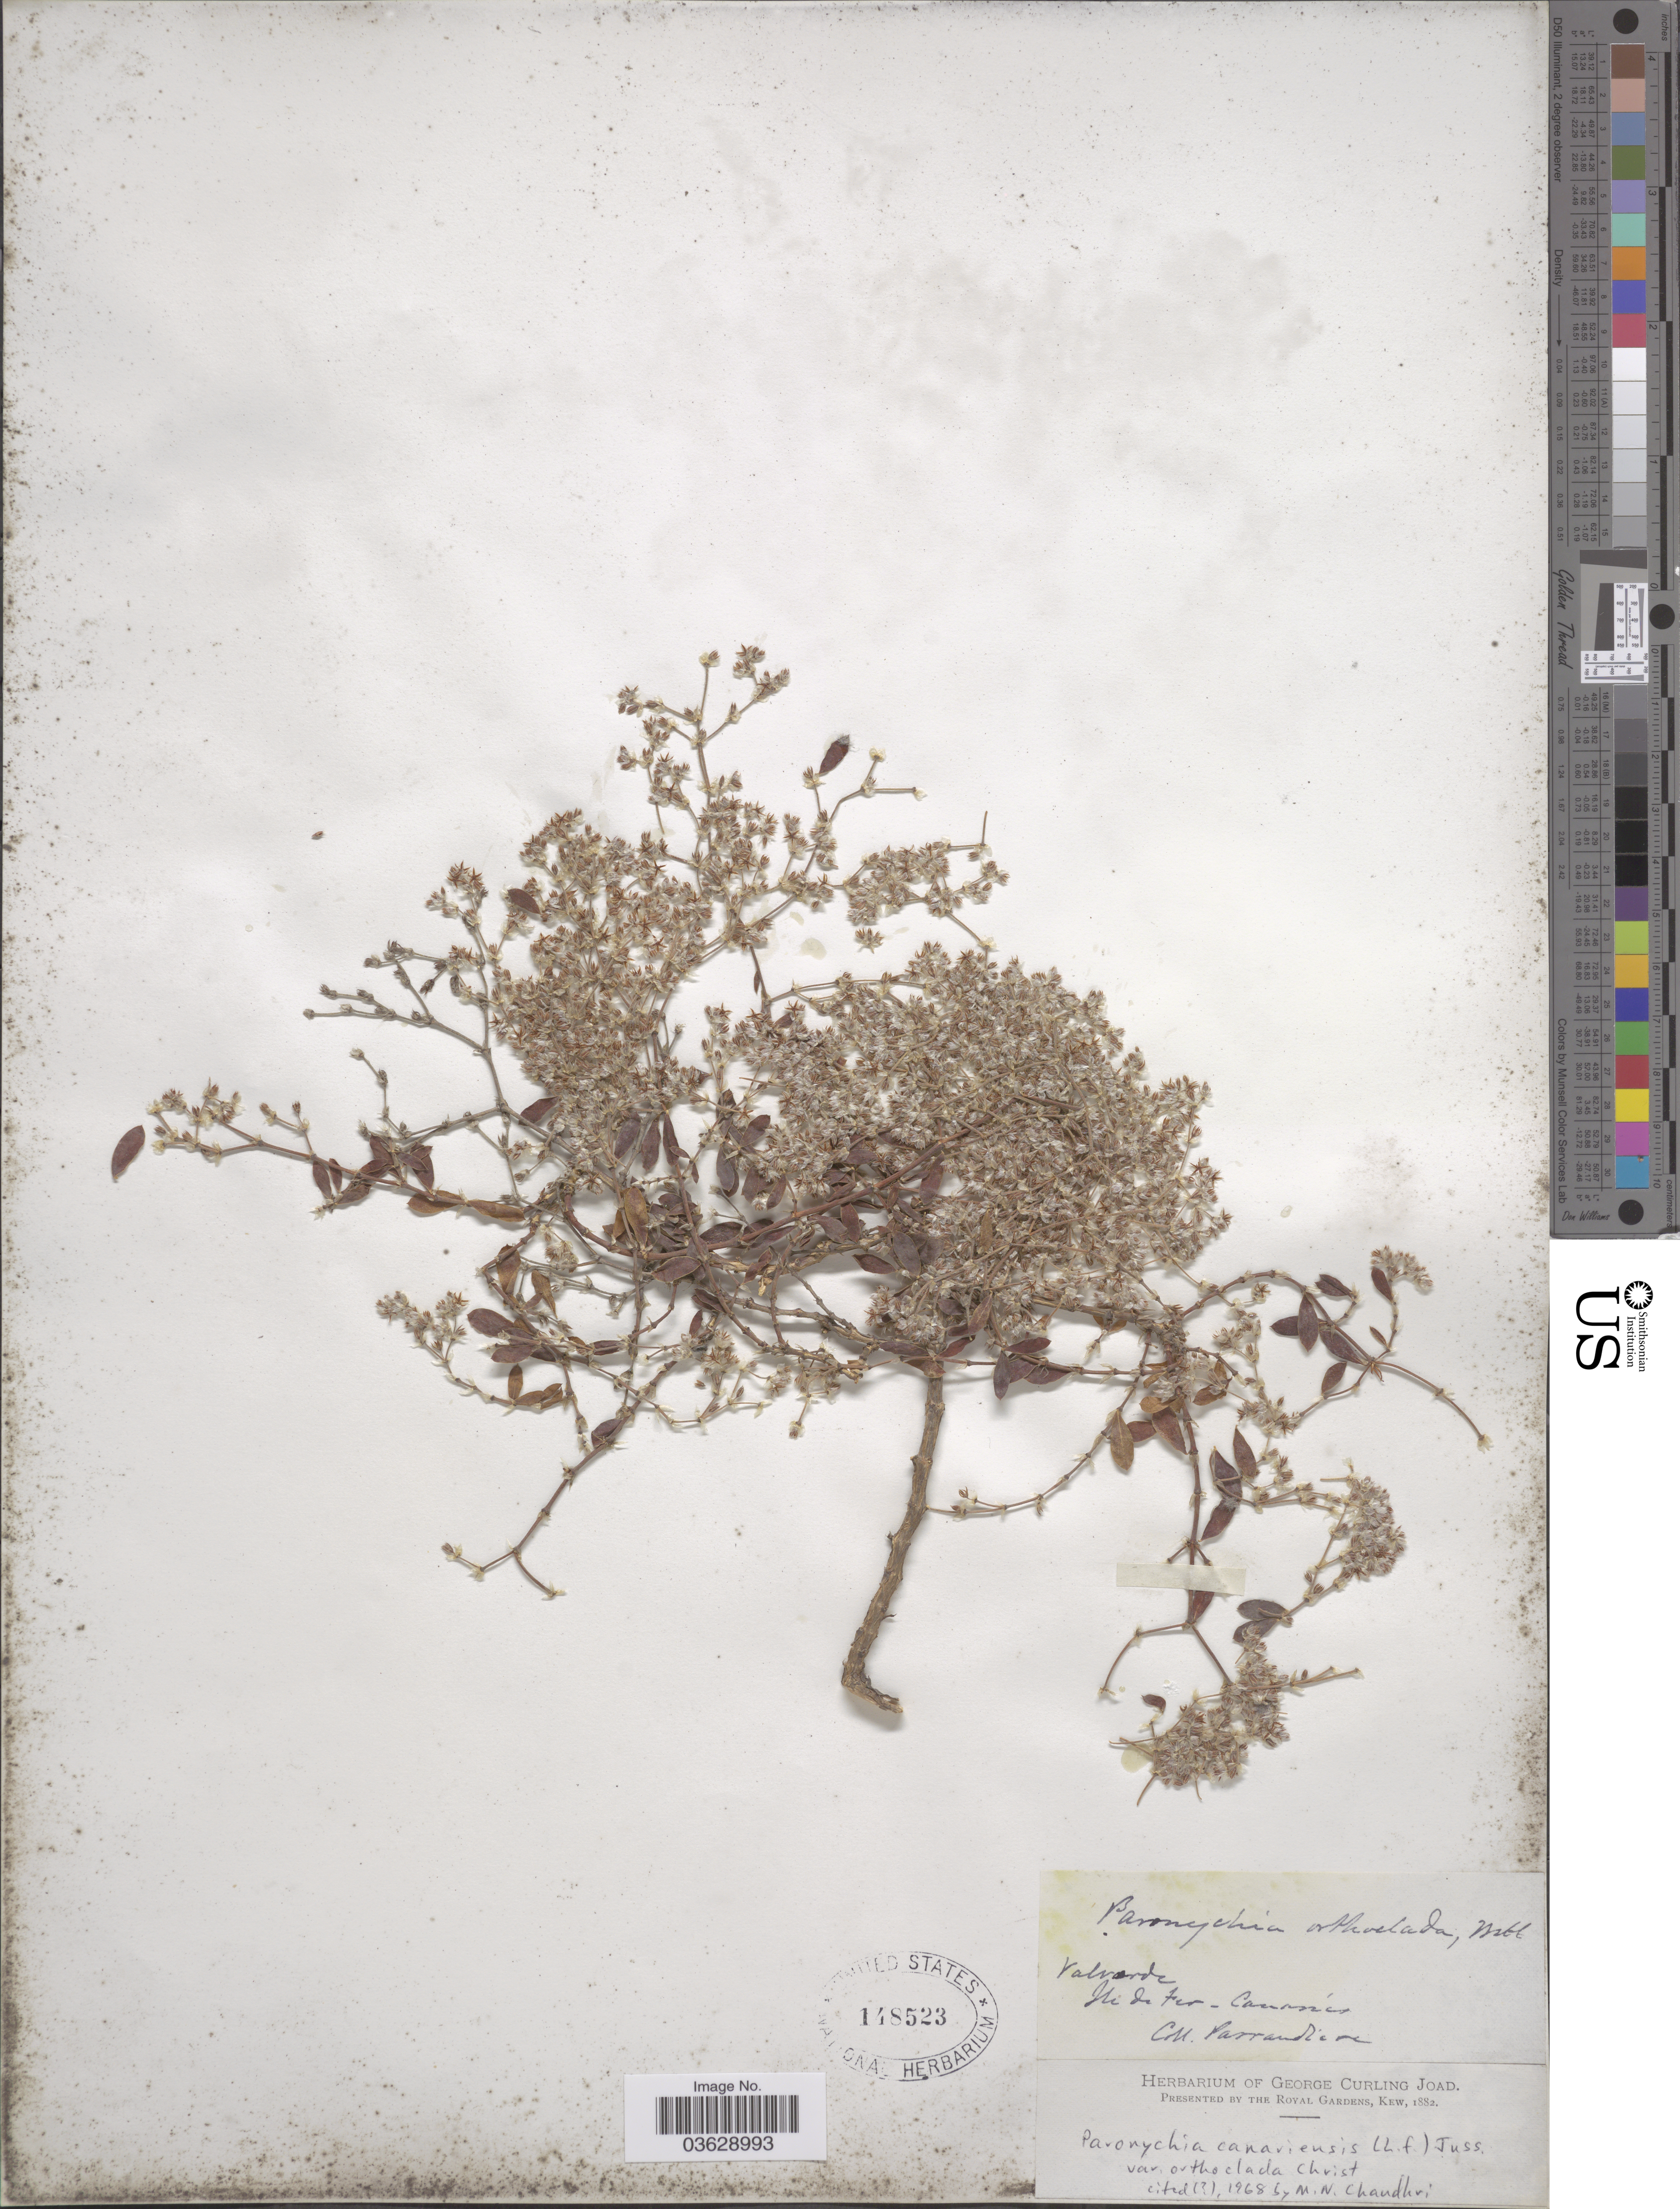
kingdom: Plantae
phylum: Tracheophyta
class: Magnoliopsida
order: Caryophyllales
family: Caryophyllaceae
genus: Paronychia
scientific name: Paronychia canariensis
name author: (L. f.) Link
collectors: Parrandiere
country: Spain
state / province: Canarias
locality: Valverde. Ile de Fer-Canarias.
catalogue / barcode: US 148523